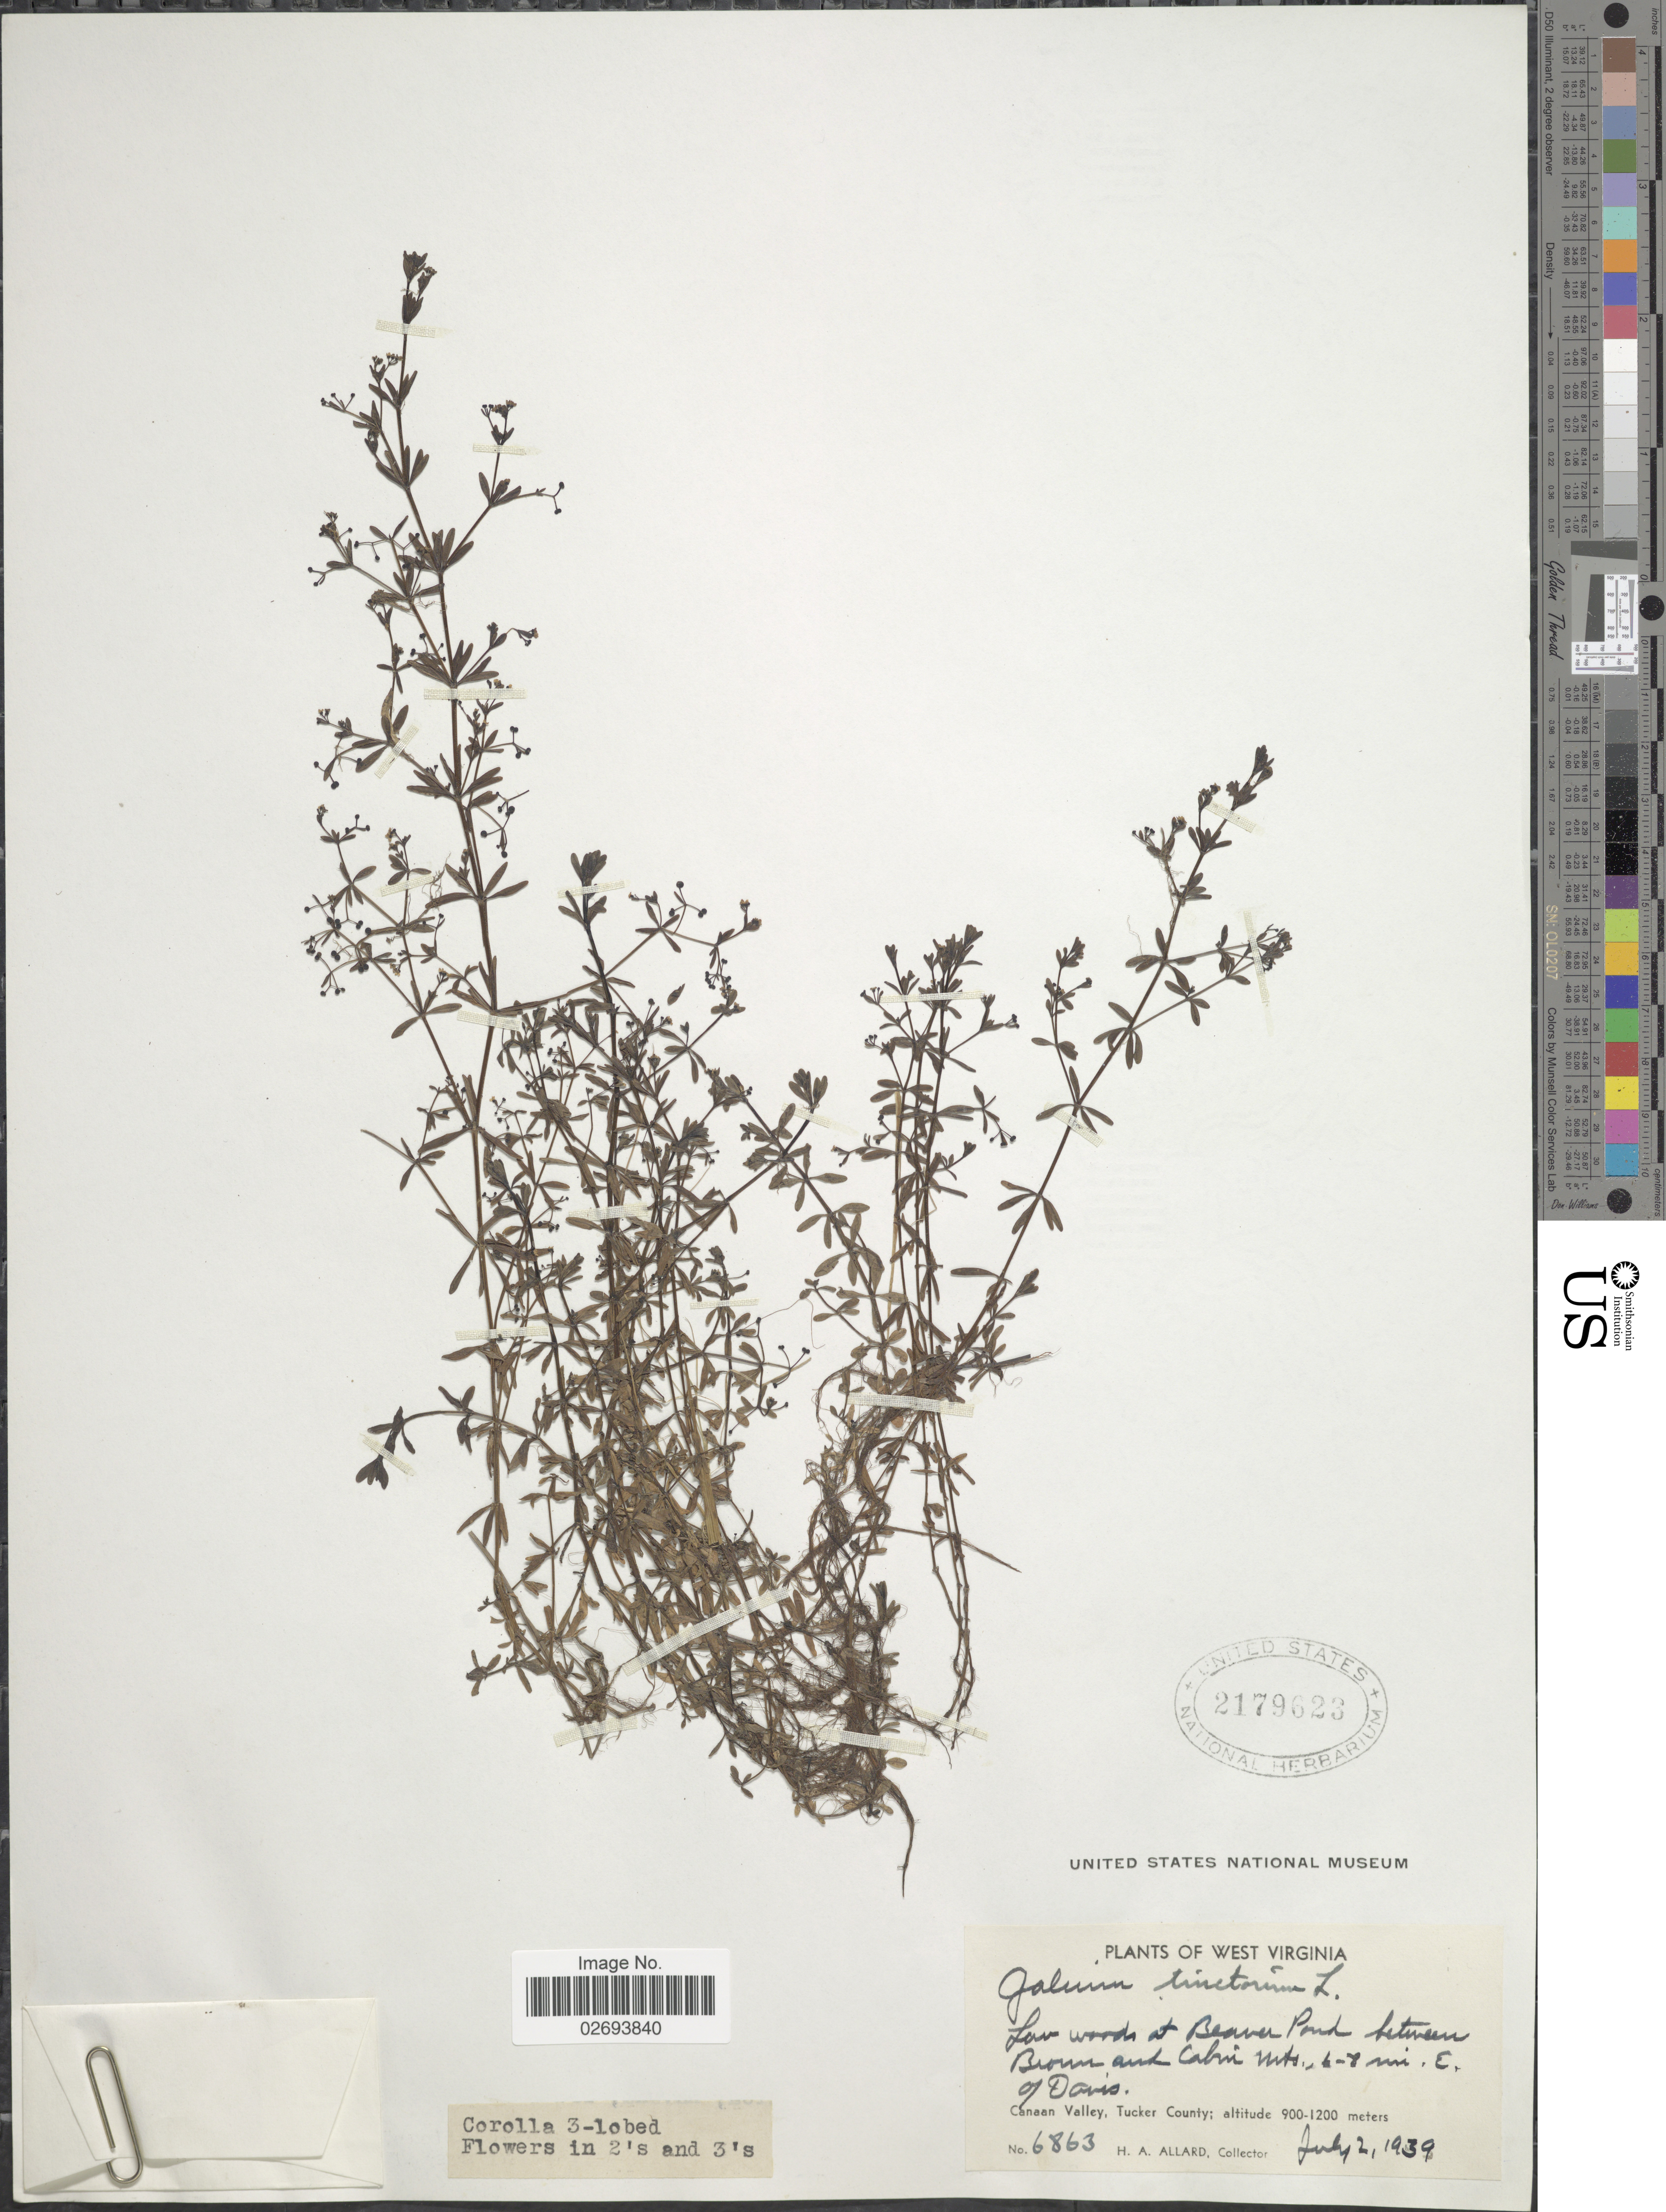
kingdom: Plantae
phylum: Tracheophyta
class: Magnoliopsida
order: Gentianales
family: Rubiaceae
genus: Galium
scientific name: Galium tinctorium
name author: (L.) Scop.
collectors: H. A. Allard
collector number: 6863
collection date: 1939-07-02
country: United States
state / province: West Virginia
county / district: Tucker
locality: Low woods at Beaver Pond between Brown and Cabin Mts., 6-8 mi. E. of Davis. Canaan Valley, Tucker County.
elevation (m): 900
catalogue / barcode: US 2179623